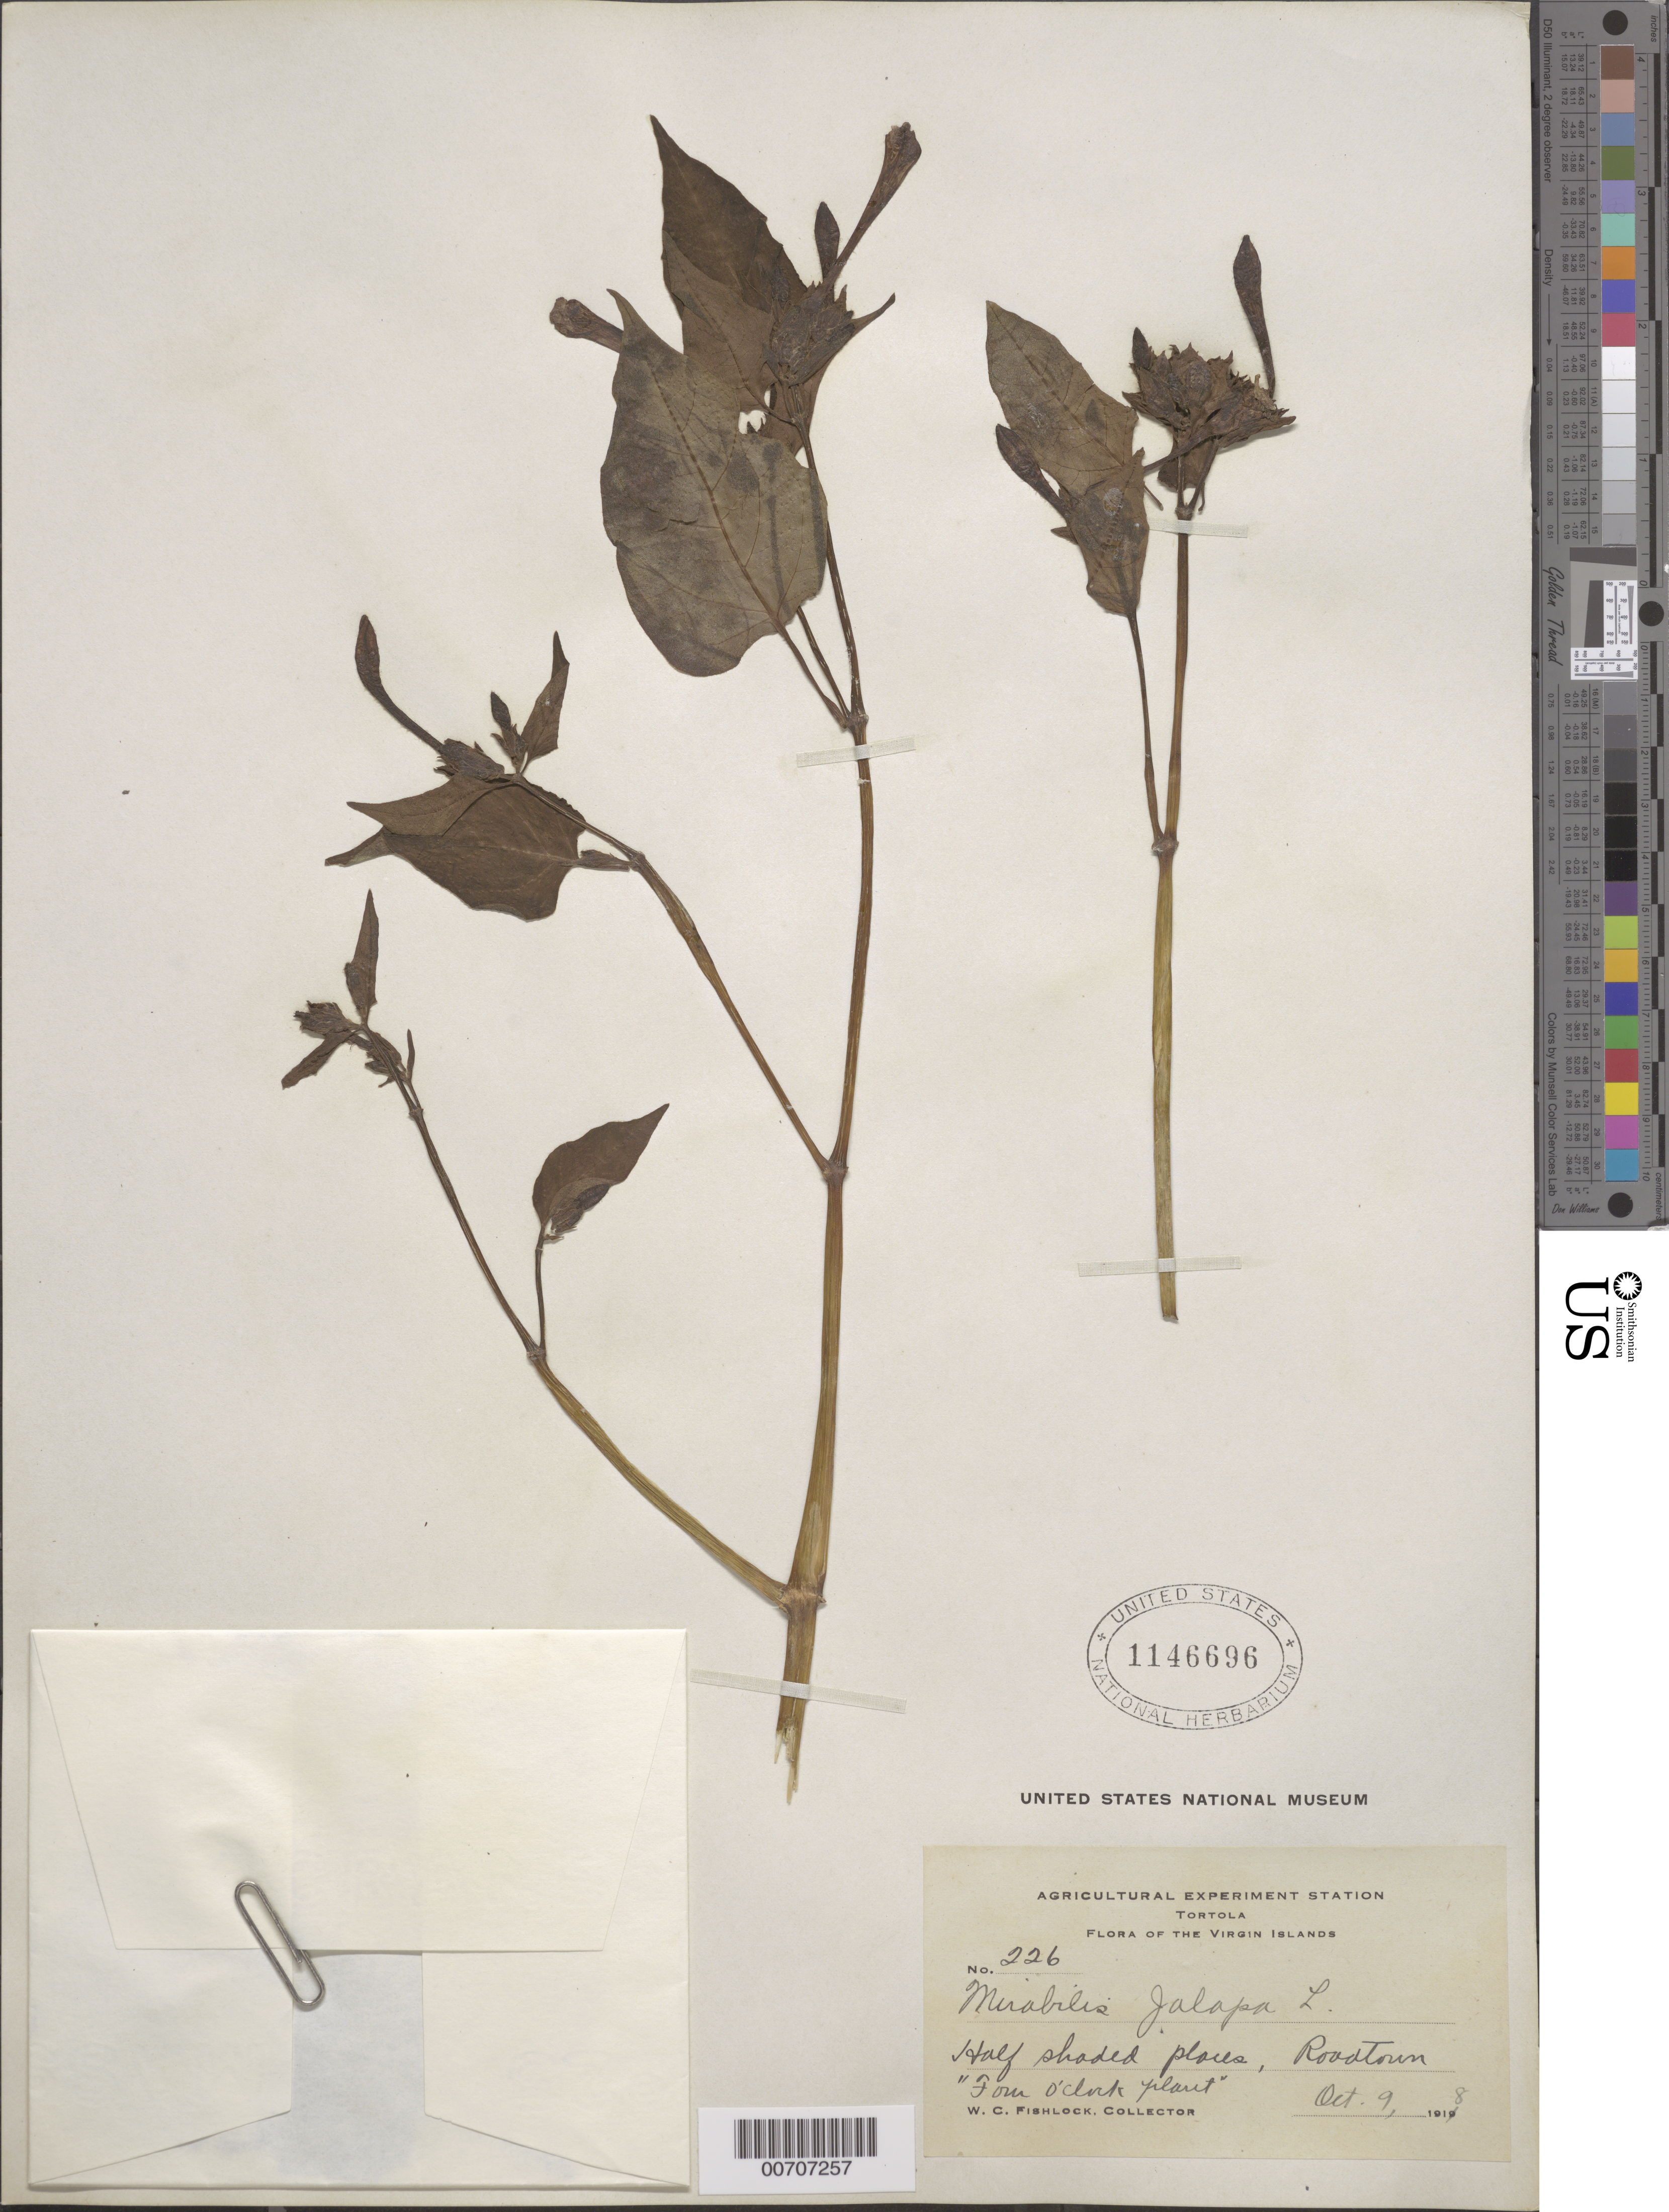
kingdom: Plantae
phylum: Tracheophyta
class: Magnoliopsida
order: Caryophyllales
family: Nyctaginaceae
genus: Mirabilis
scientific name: Mirabilis jalapa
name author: L.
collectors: W. Fishlock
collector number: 226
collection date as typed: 09 Oct 1918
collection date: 1918-10-09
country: British Virgin Islands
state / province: Tortola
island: Tortola Island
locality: Road Town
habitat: Half shaded places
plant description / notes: Common name: Tom o'clock plant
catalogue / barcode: US 1146696